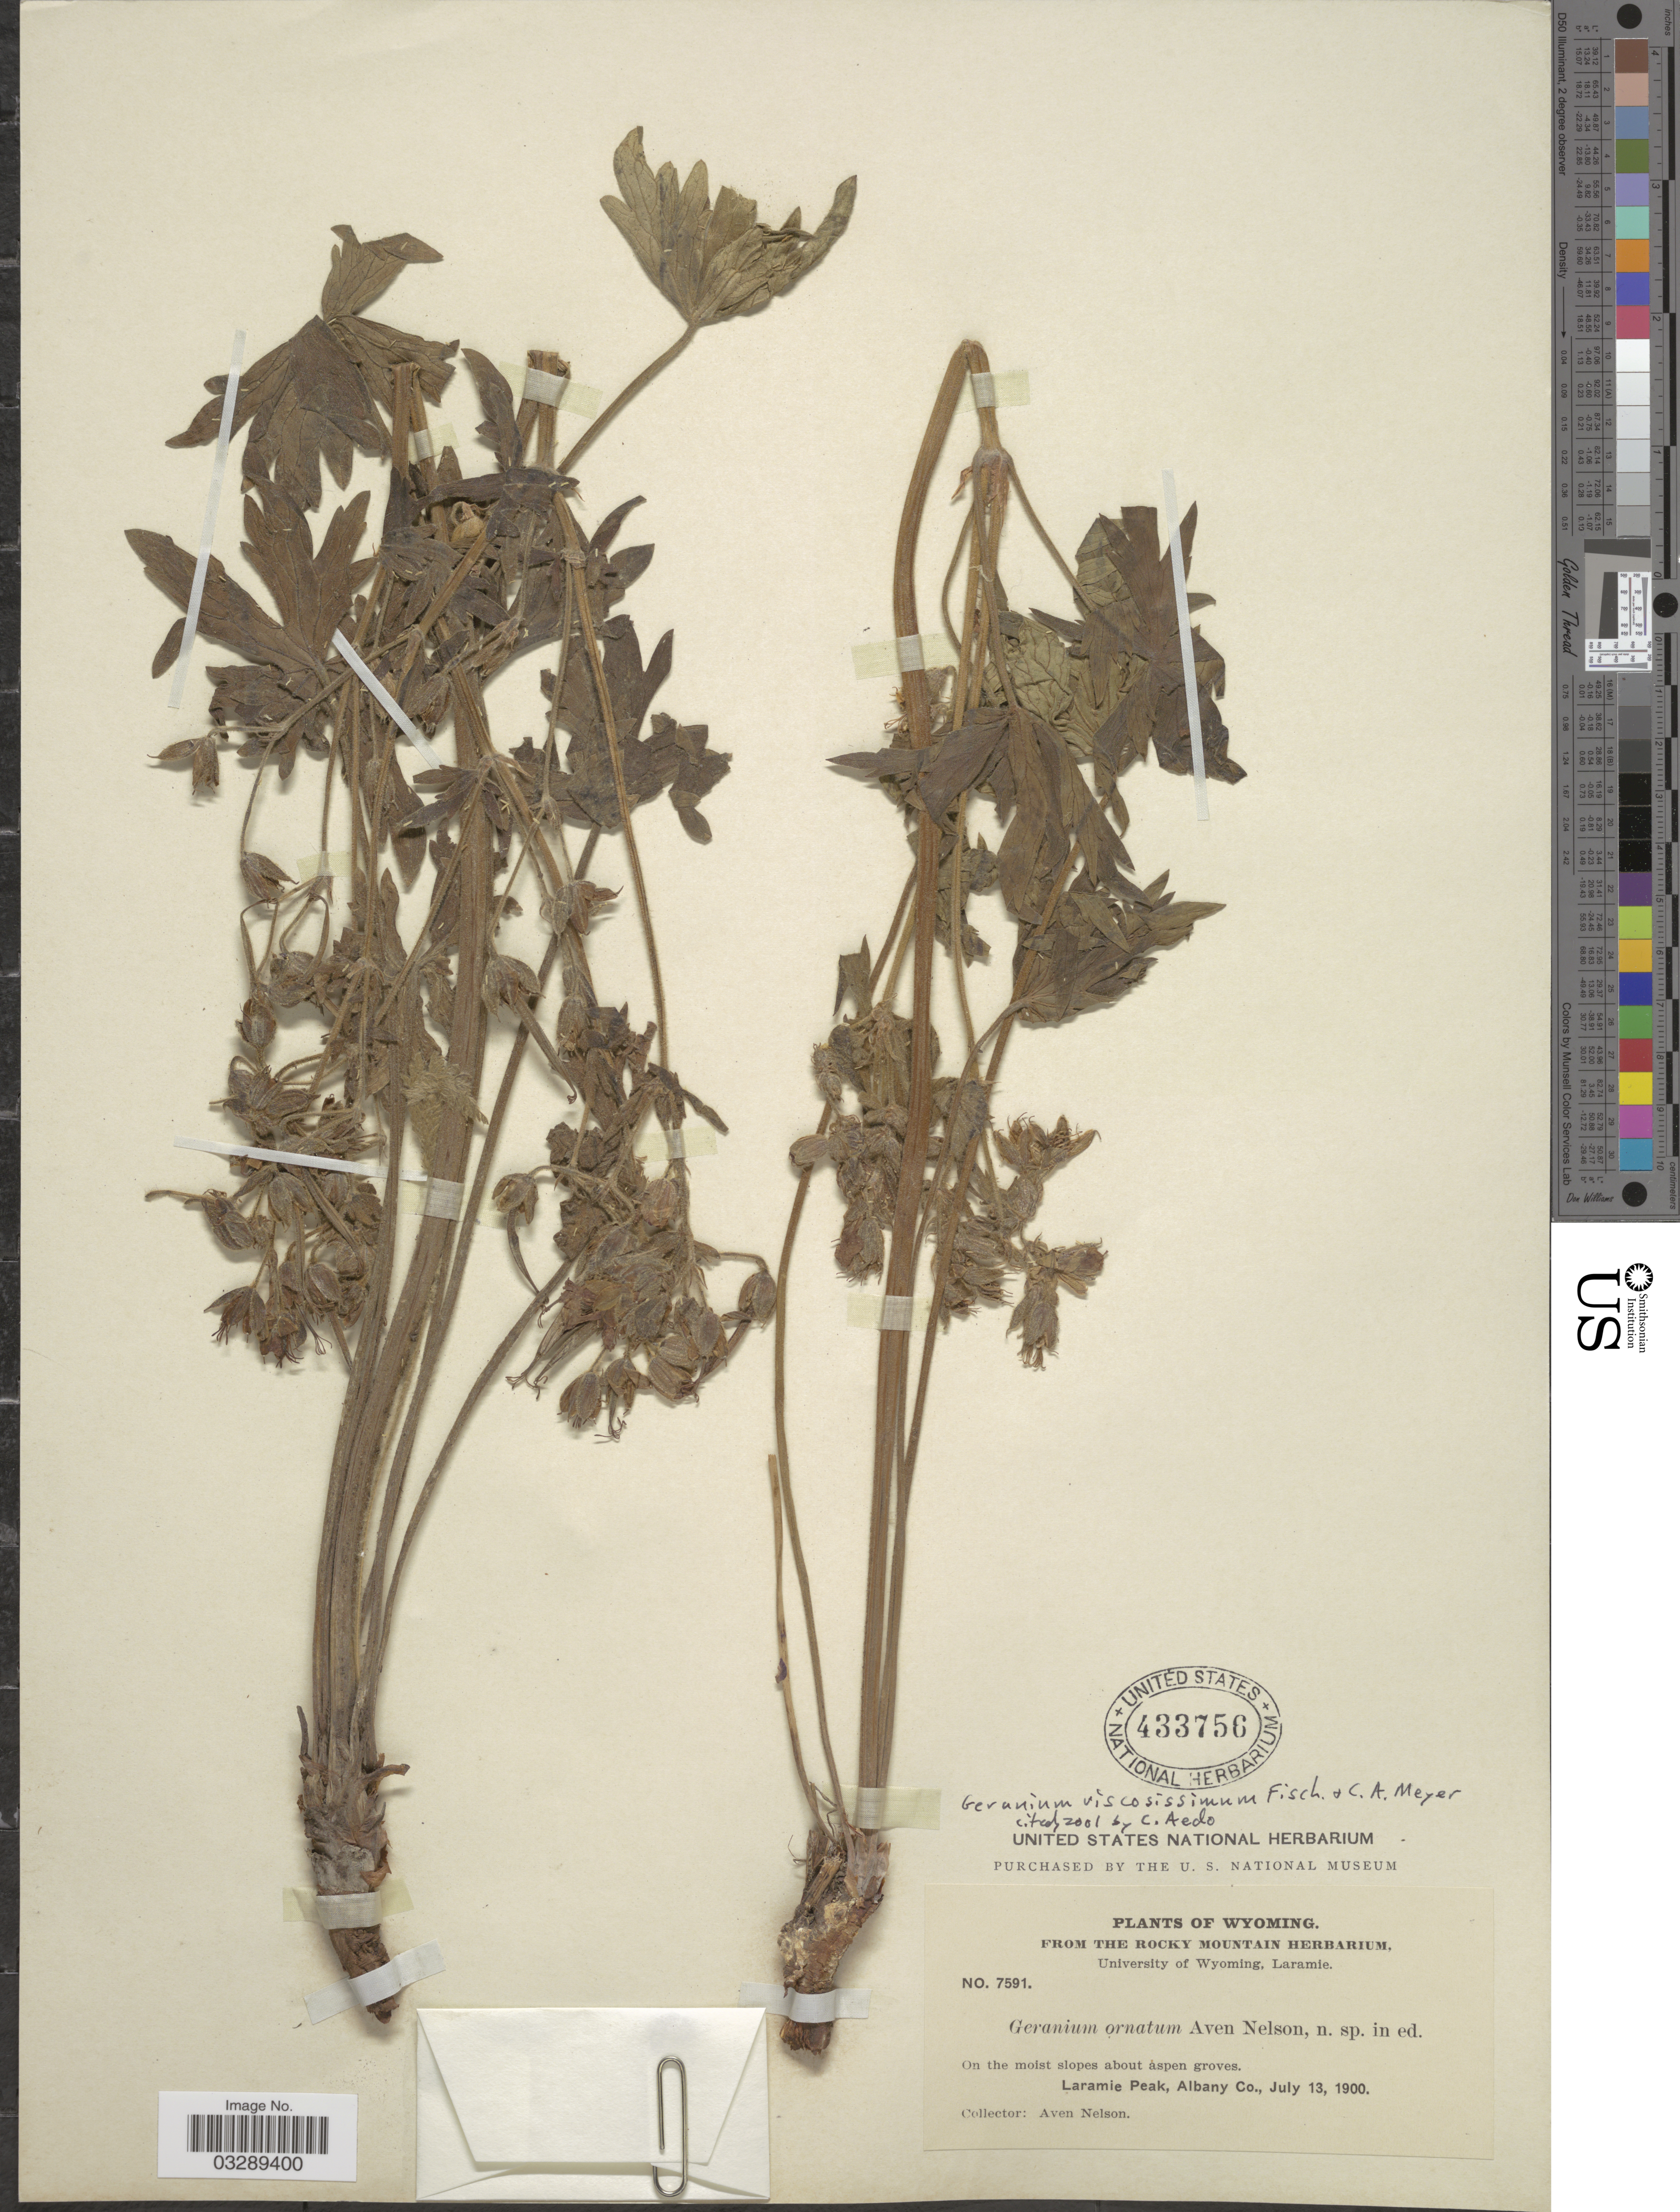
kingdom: Plantae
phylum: Tracheophyta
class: Magnoliopsida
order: Geraniales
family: Geraniaceae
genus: Geranium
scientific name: Geranium viscosissimum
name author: Fisch. & C.A. Mey.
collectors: A. Nelson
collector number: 7591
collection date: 1900-07-13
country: United States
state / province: Wyoming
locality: Laramie Peak, Albany Co.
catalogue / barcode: US 433756